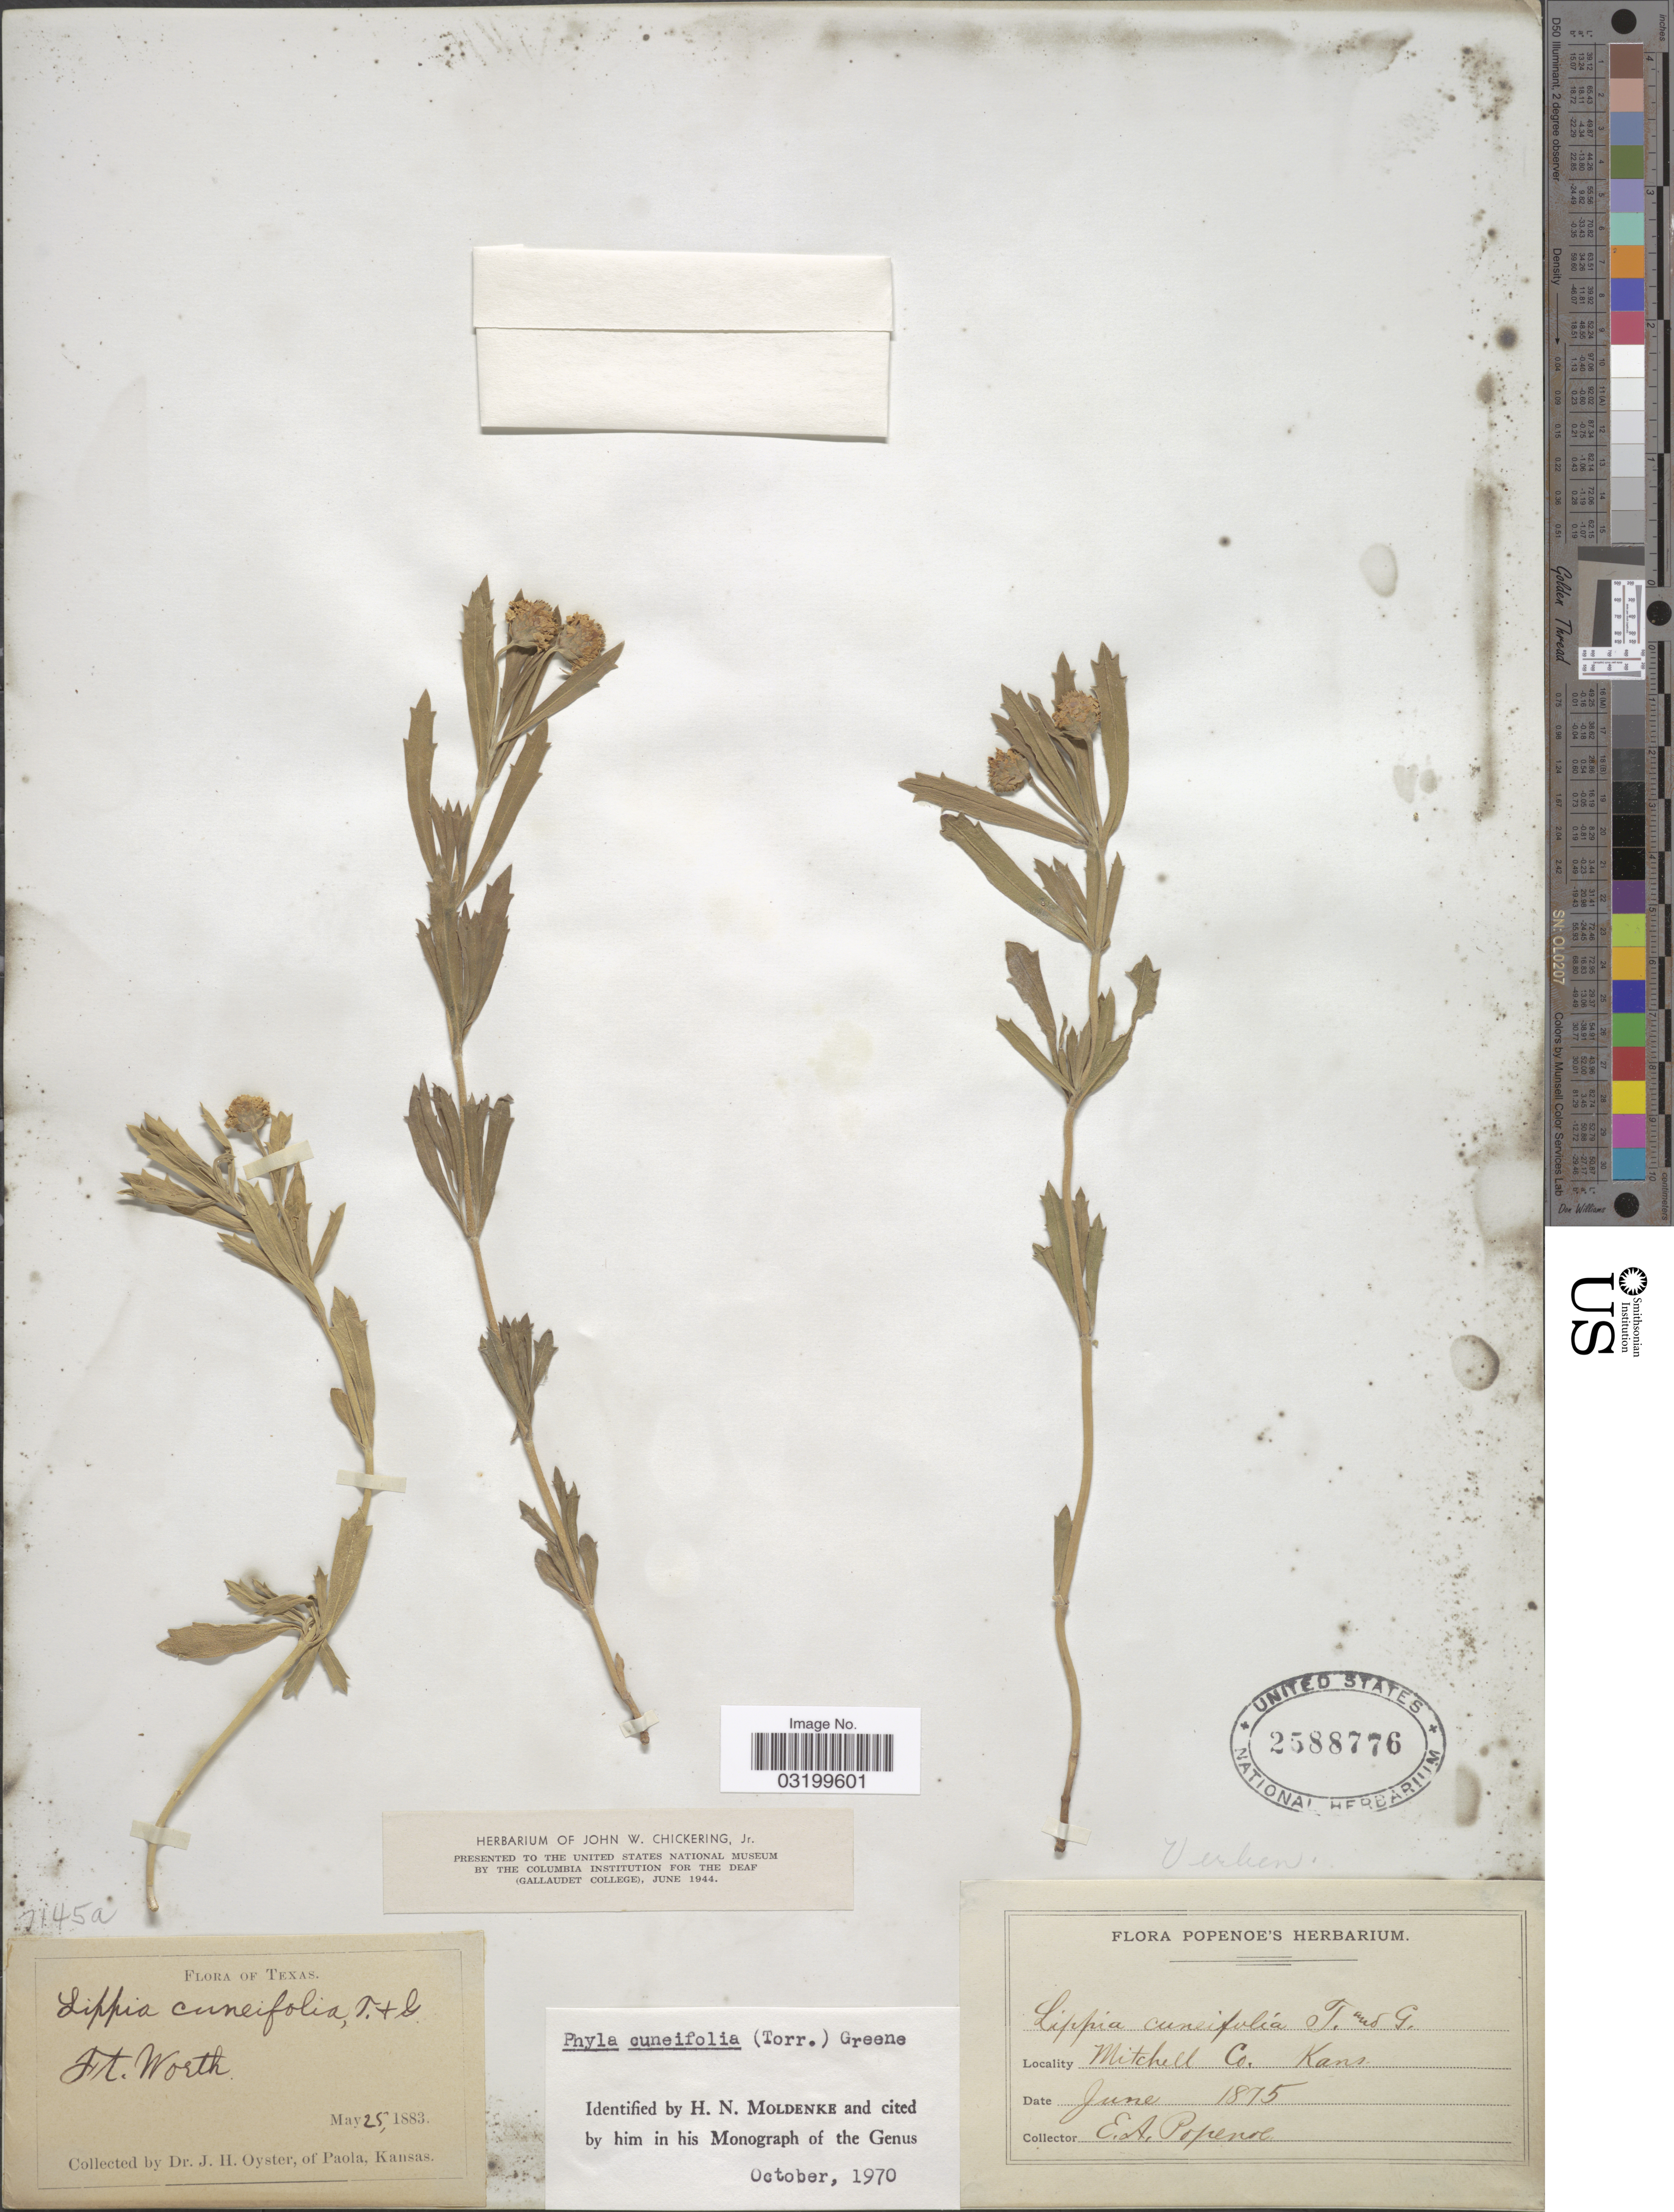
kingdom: Plantae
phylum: Tracheophyta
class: Magnoliopsida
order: Lamiales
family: Verbenaceae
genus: Phyla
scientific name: Phyla cuneifolia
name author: (Torr.) Greene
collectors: E. A. Popenoe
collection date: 1875-06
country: United States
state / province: Kansas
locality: Mitchell Co.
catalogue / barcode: US 2588776-2